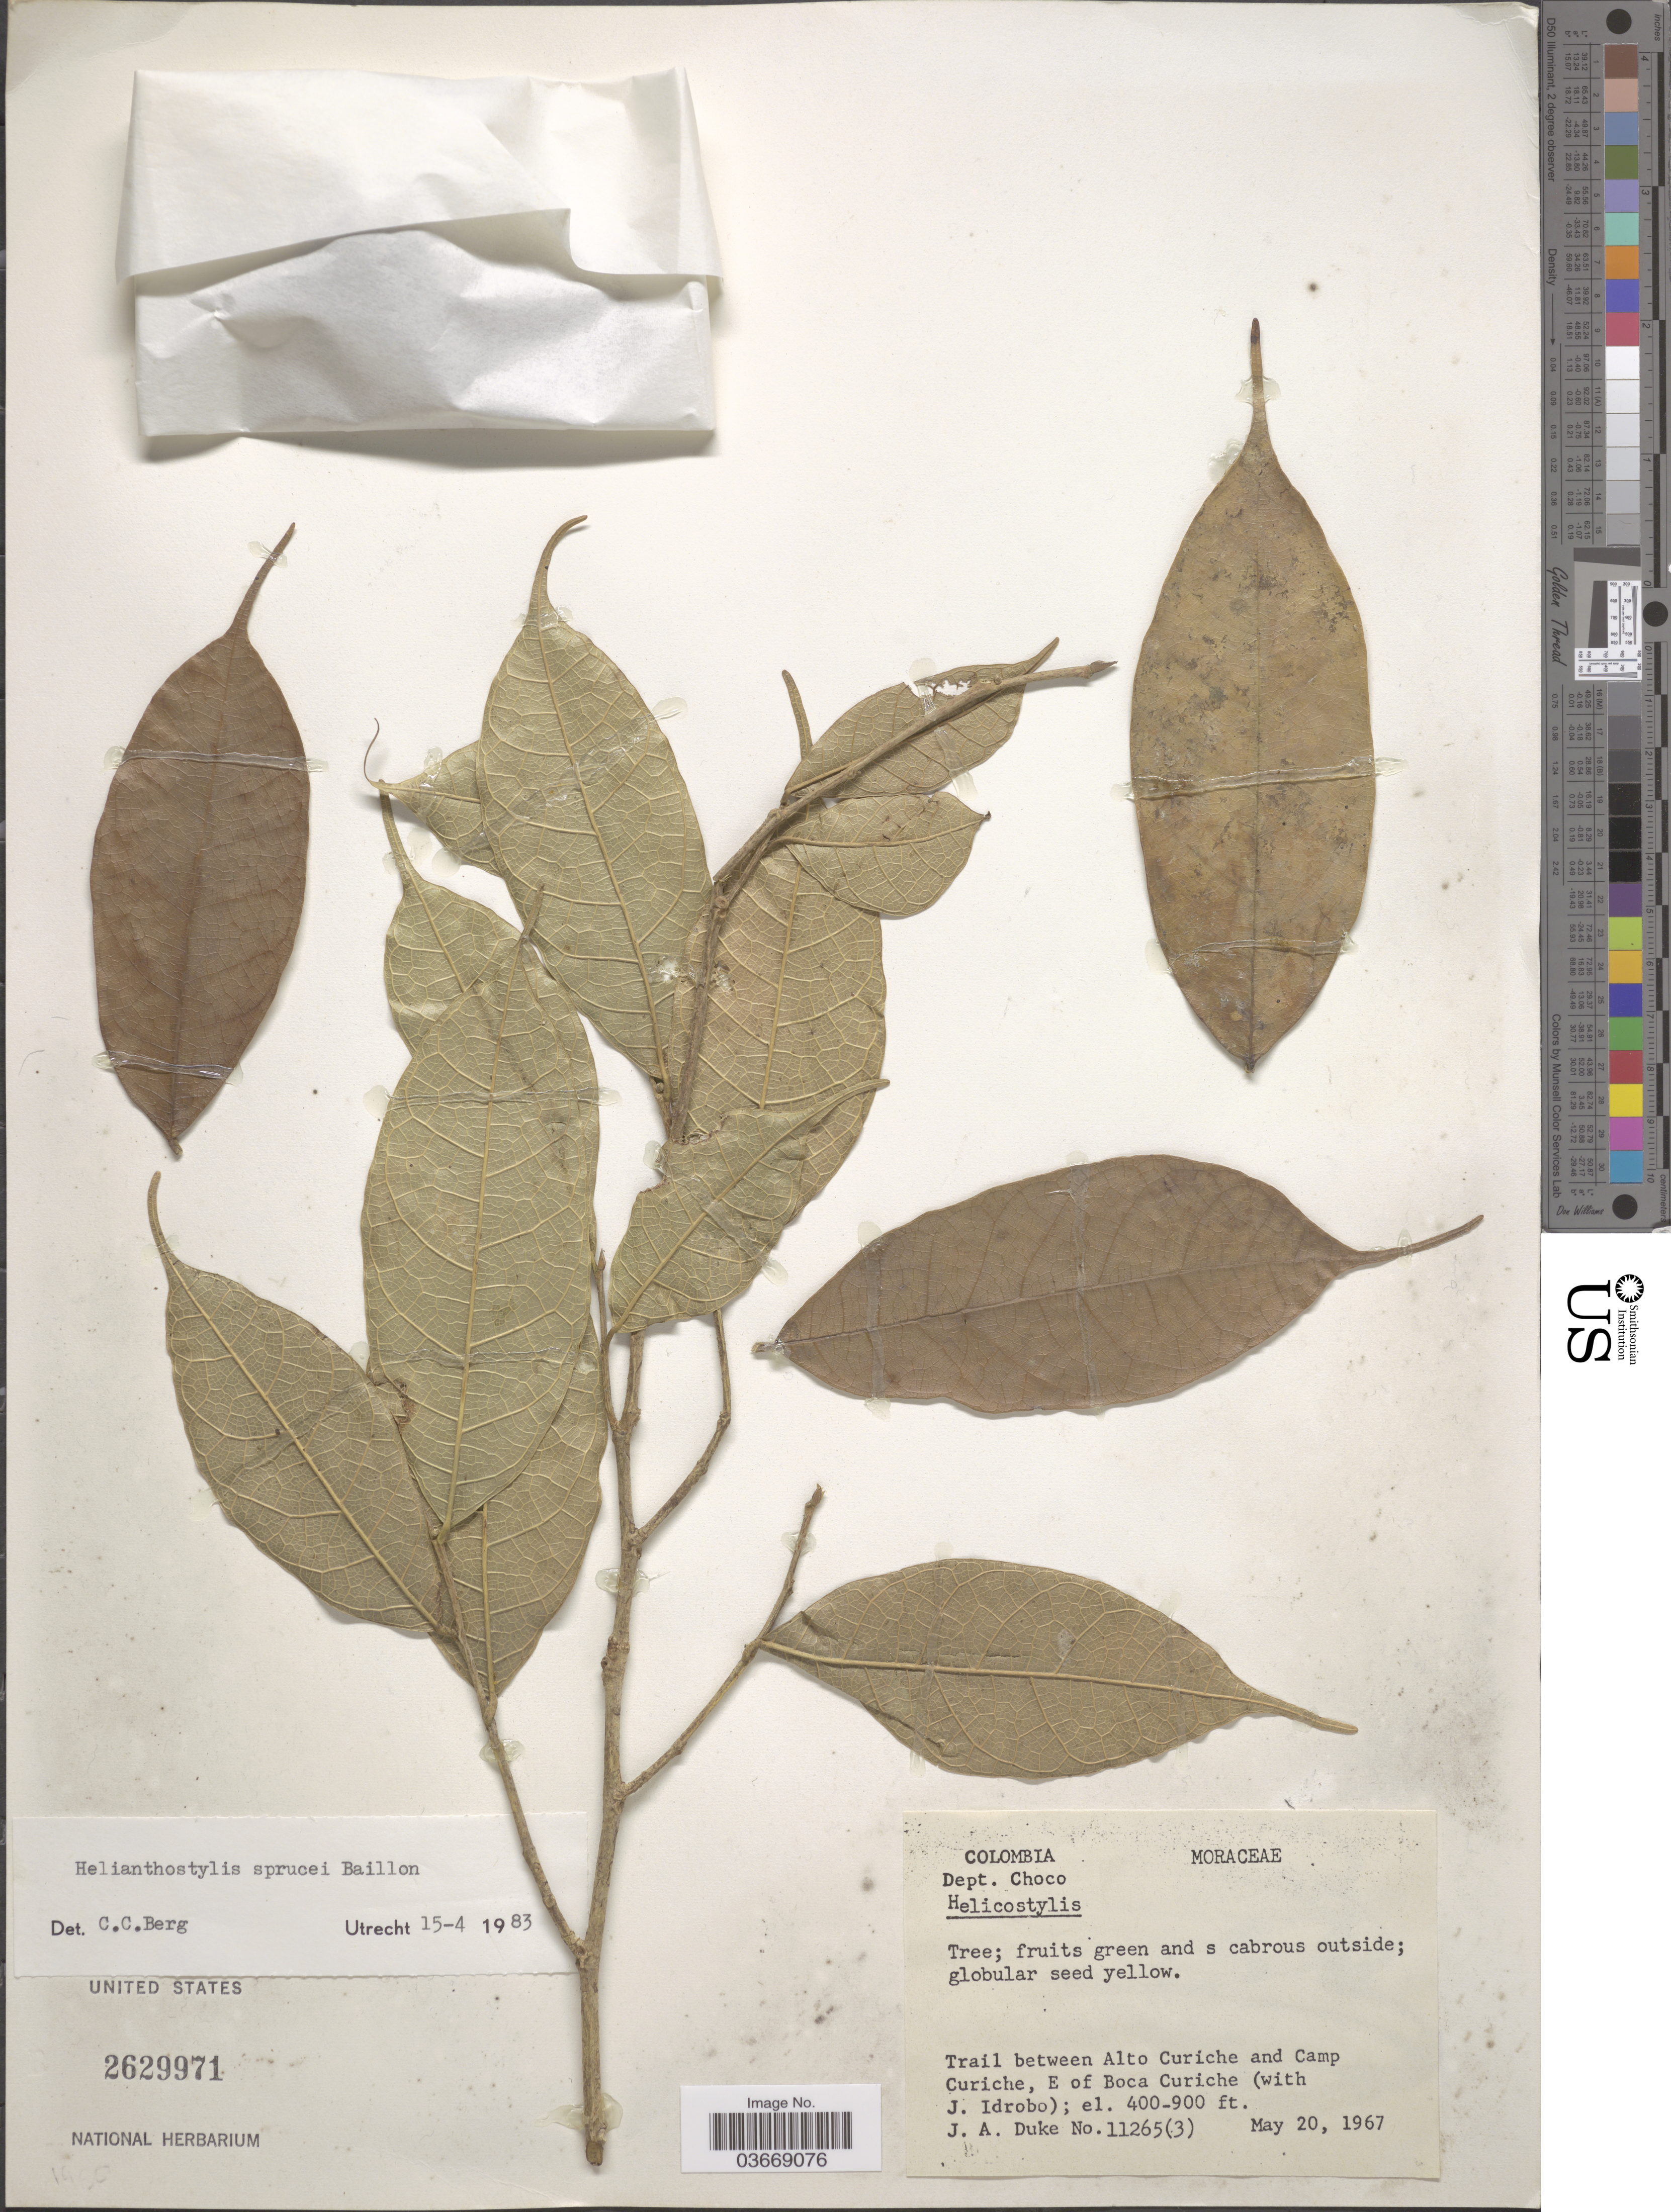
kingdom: Plantae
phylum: Tracheophyta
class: Magnoliopsida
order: Rosales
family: Moraceae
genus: Brosimum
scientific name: Brosimum sprucei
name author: (Baill.) E. M. Gardner & Zerega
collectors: J. A. Duke & J. M. Idrobo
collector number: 11265(3)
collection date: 1967-05-20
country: Colombia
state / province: Chocó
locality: Dept. Choco. Trail between Alto Curiche and Camp Curiche, E of Boca Curiche.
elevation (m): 122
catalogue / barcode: US 2629971